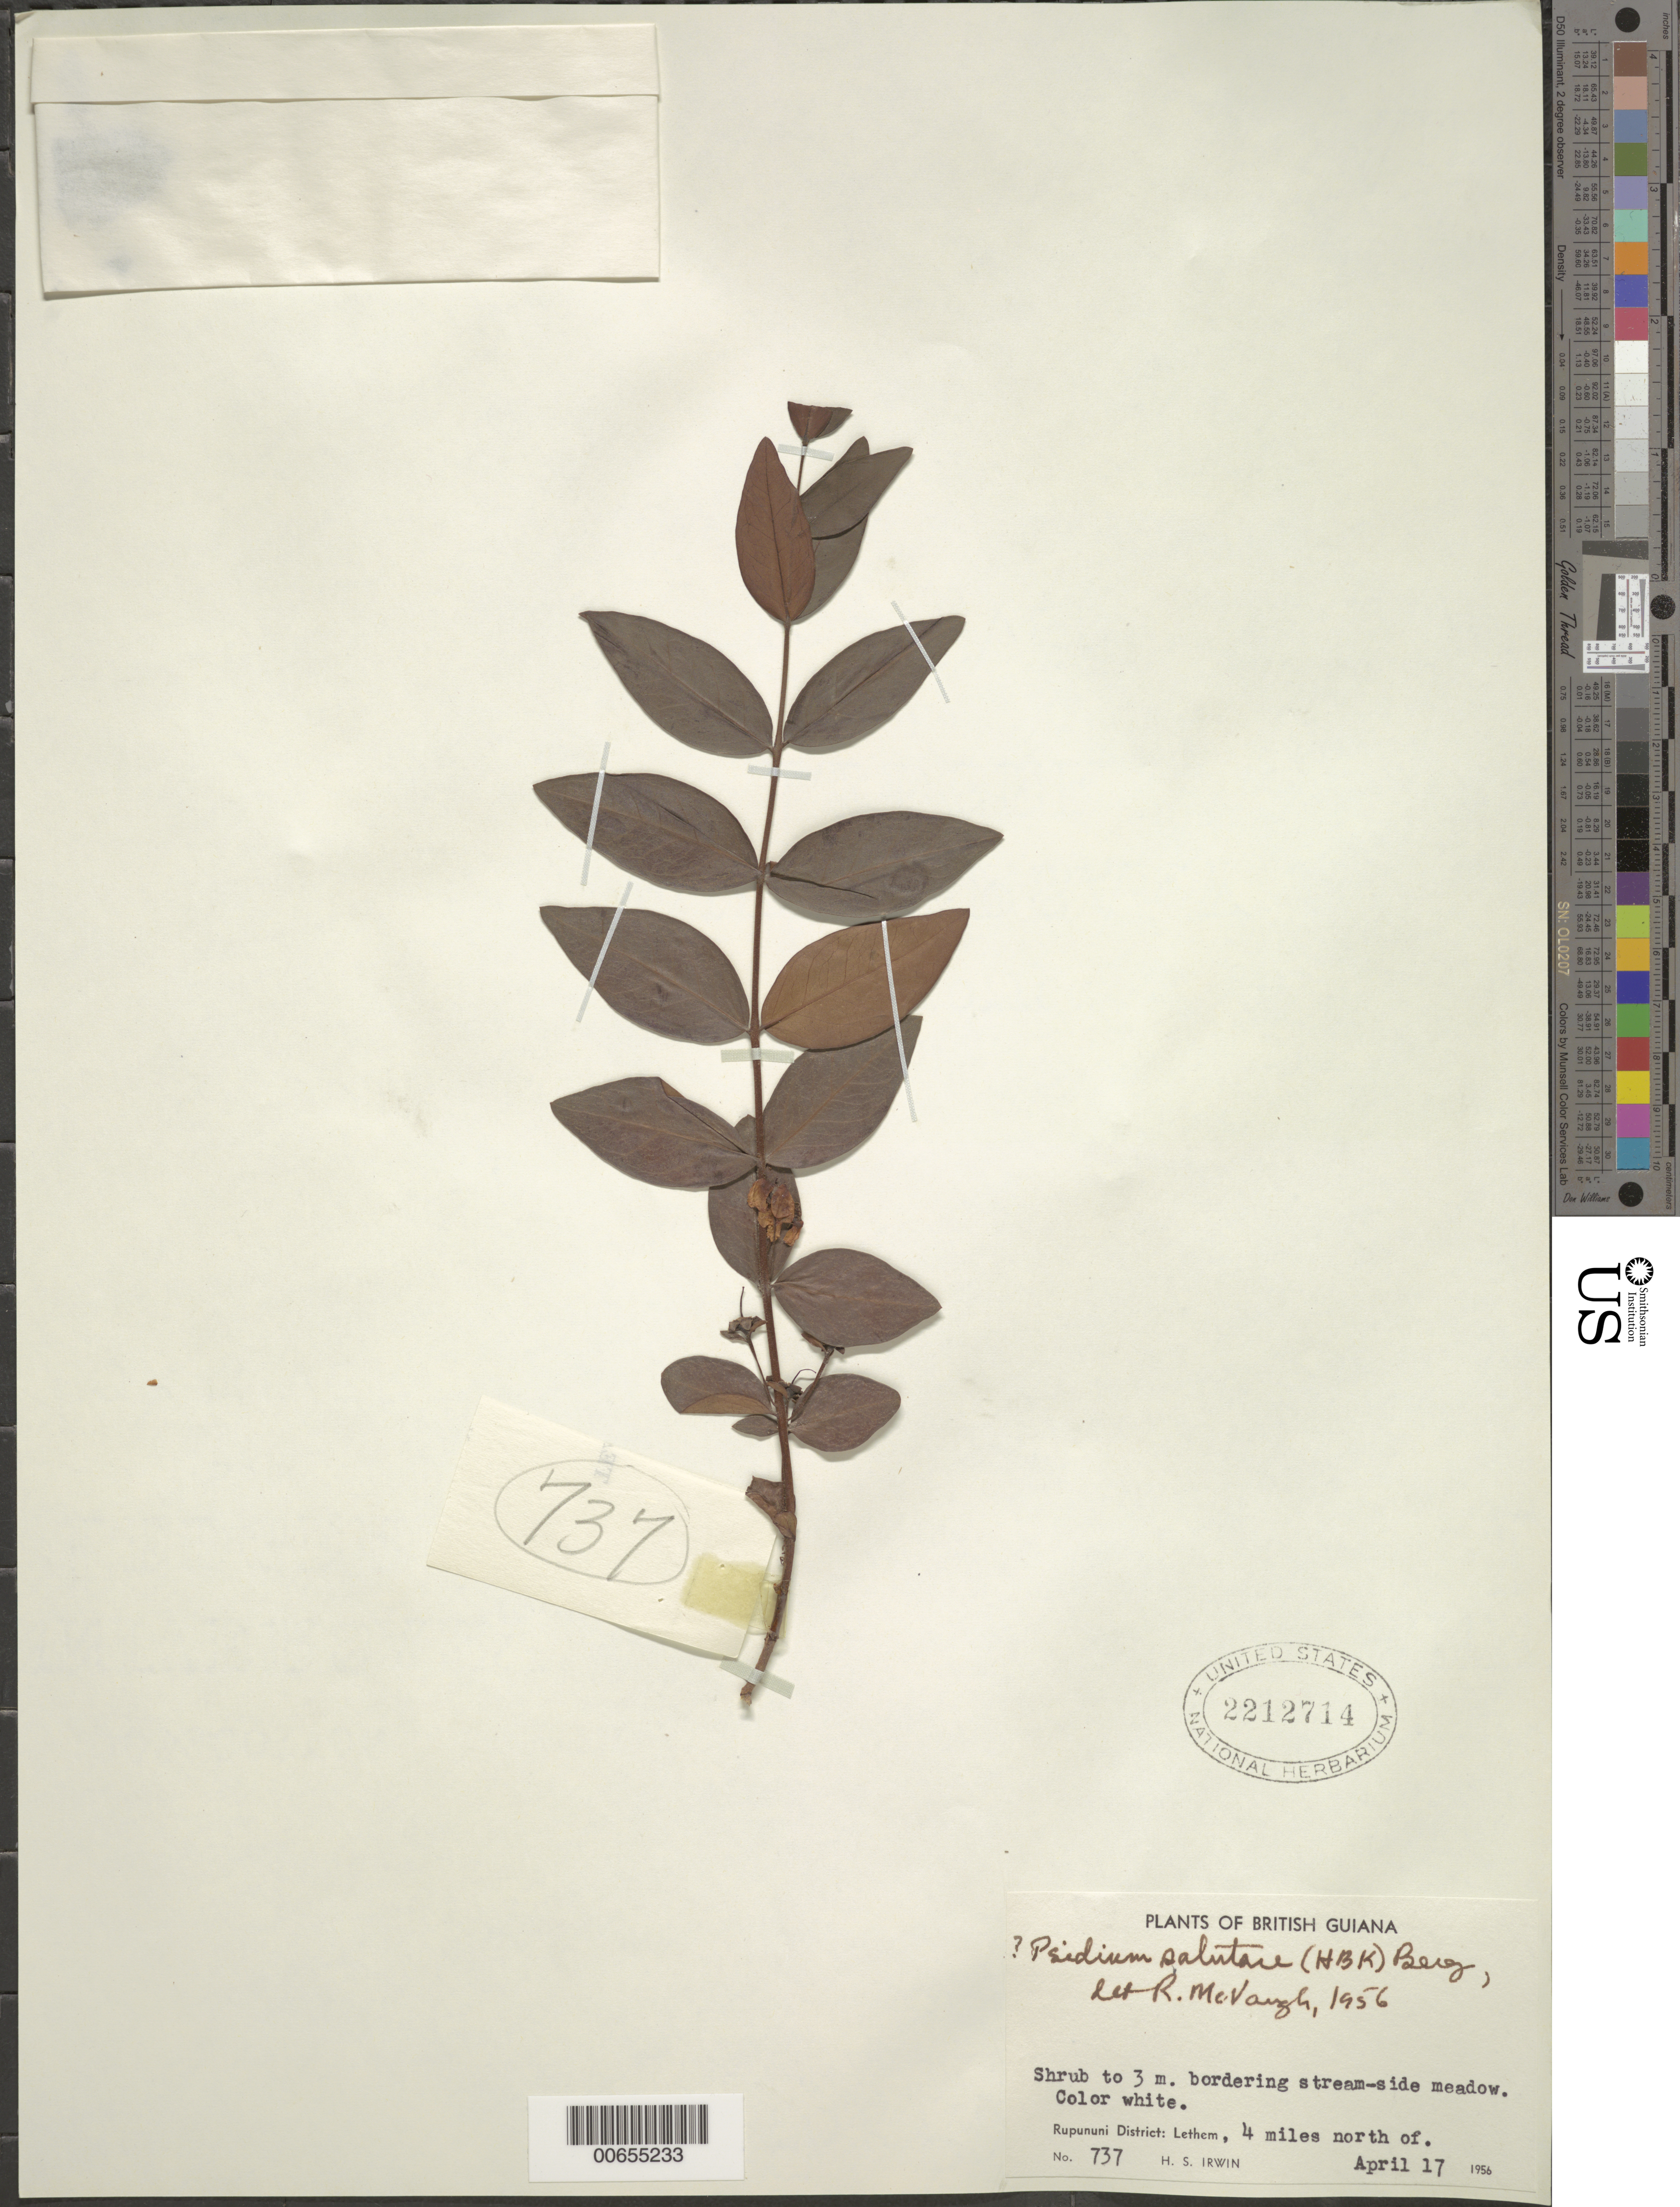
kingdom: Plantae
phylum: Tracheophyta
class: Magnoliopsida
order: Myrtales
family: Myrtaceae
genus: Psidium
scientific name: Psidium salutare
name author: (Kunth) O. Berg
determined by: McVaugh, R.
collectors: H. Irwin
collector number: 737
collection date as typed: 17-Apr-56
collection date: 1956-04-17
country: Guyana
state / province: U. Takutu-U. Essequibo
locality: Rupununi Dist., 4 mi. N of Lethem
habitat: Stream side meadow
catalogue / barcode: US 2212714